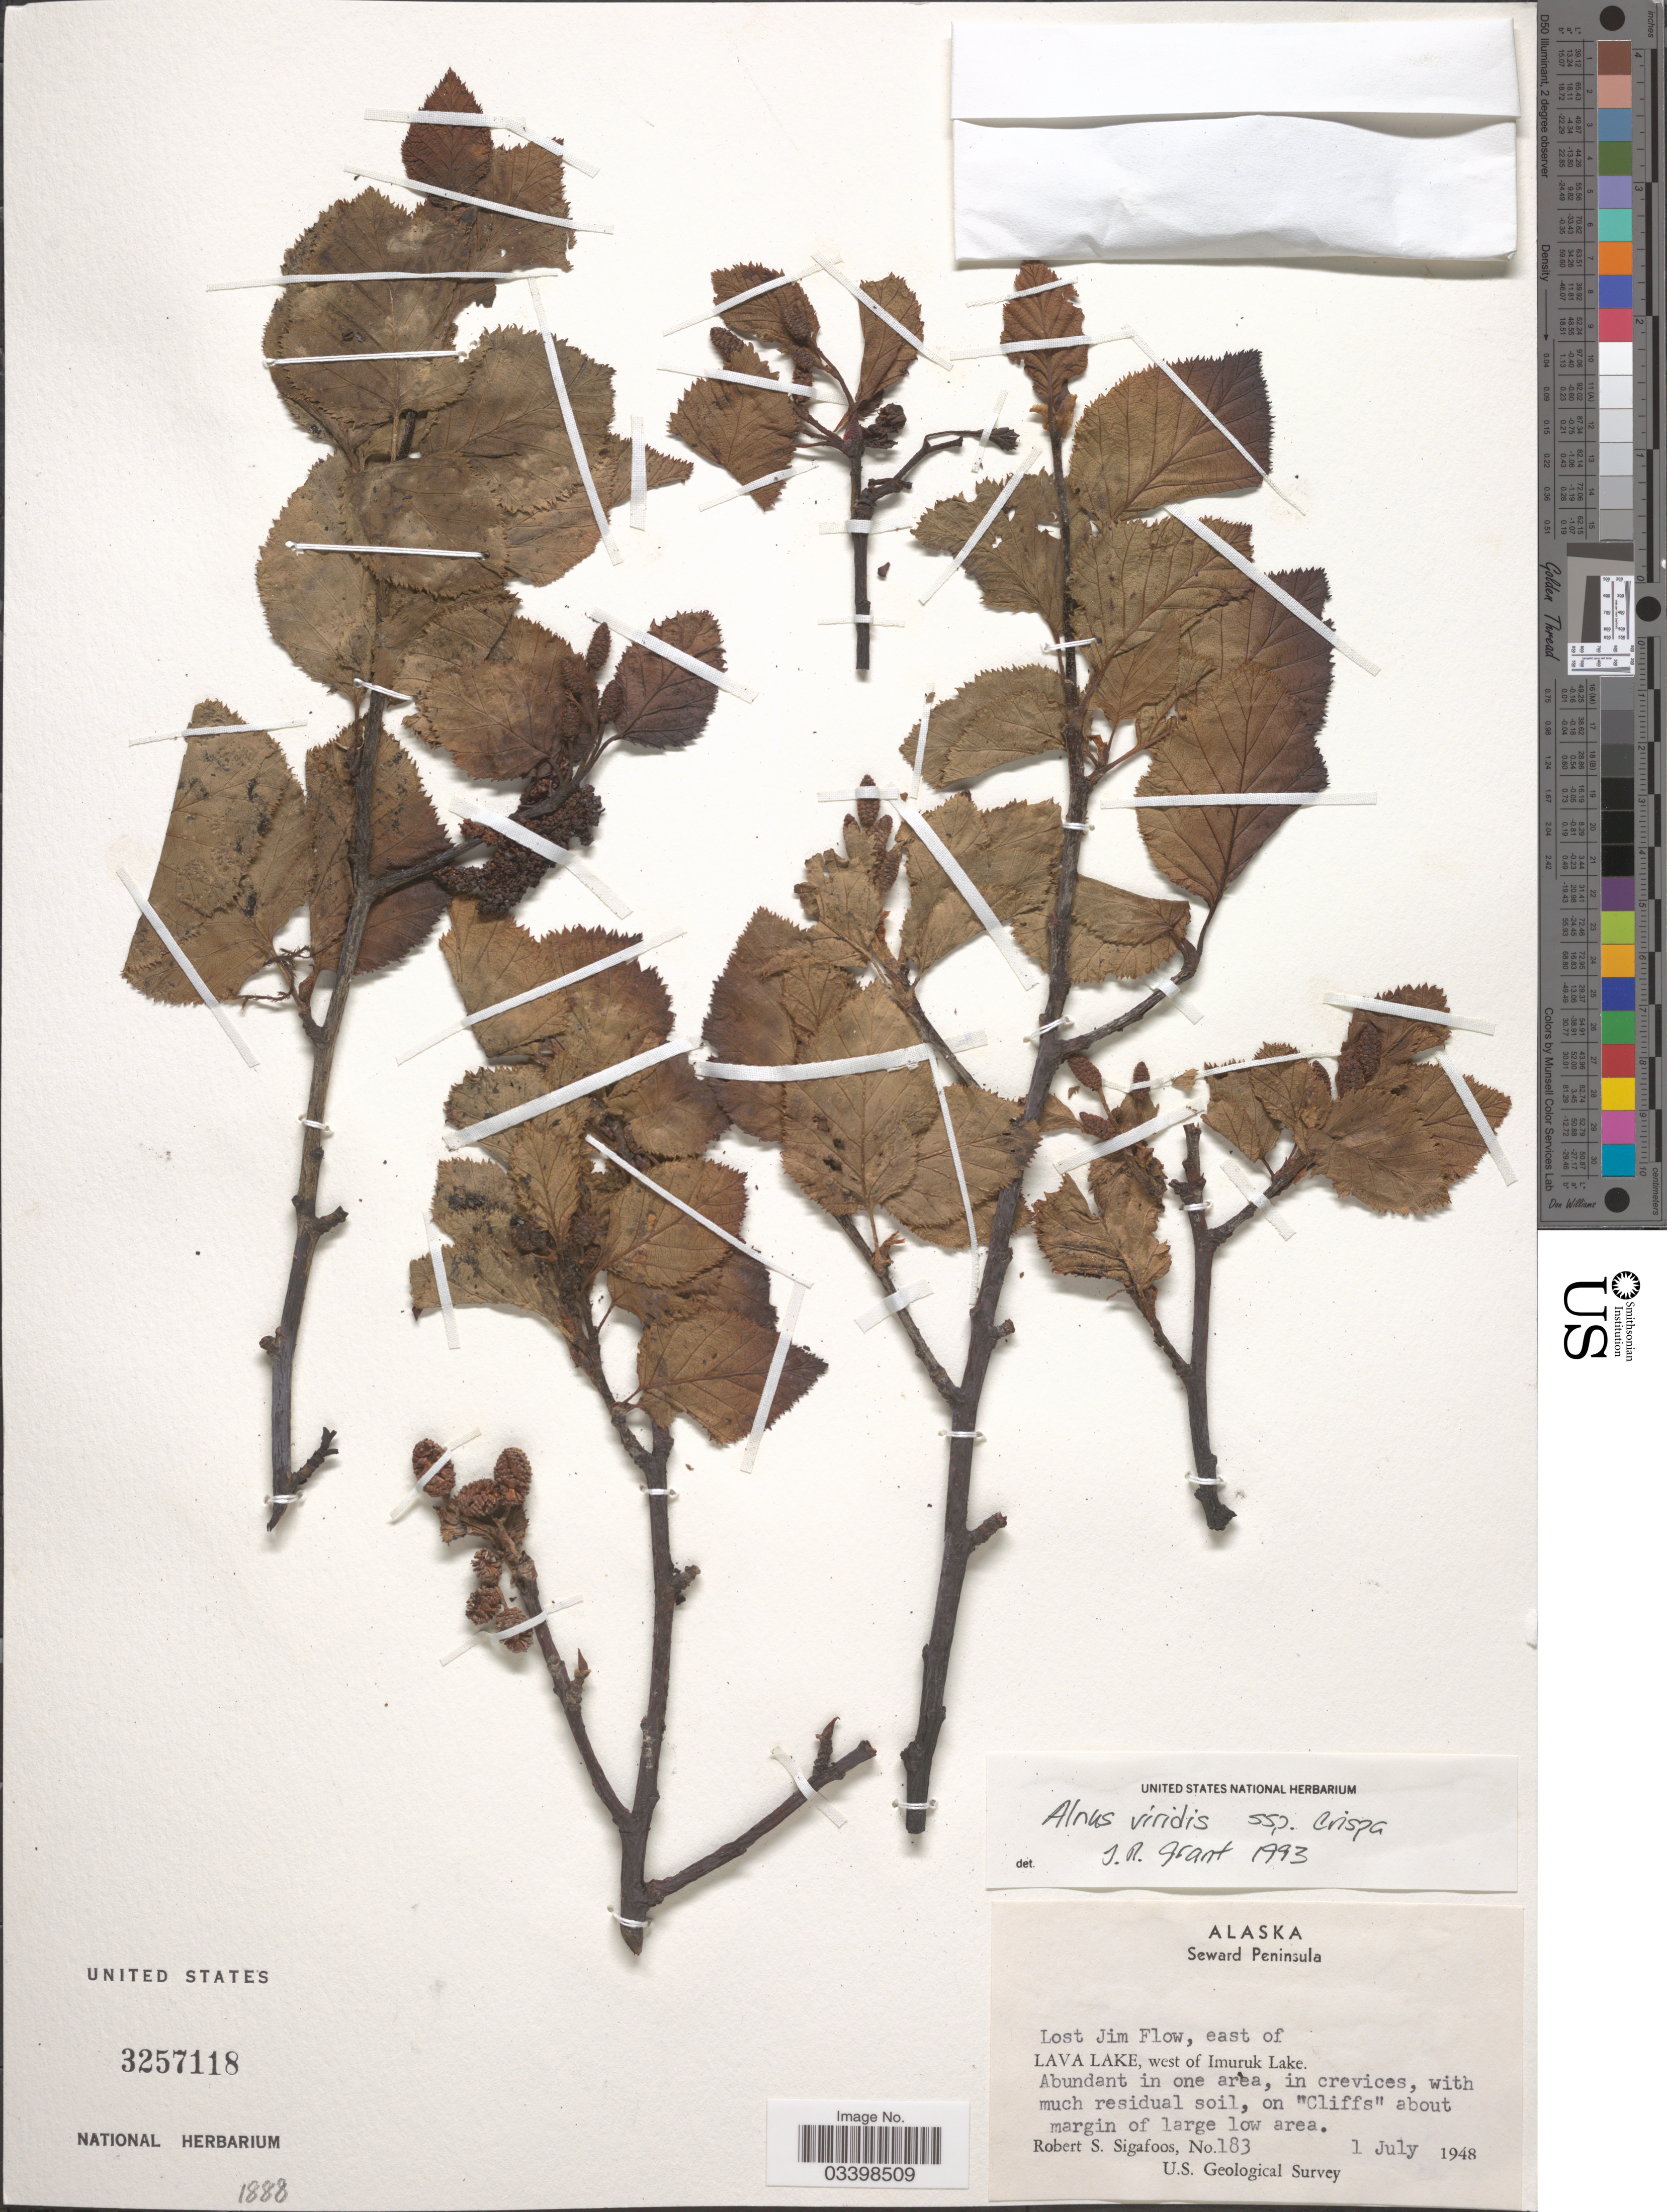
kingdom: Plantae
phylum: Tracheophyta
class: Magnoliopsida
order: Fagales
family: Betulaceae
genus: Alnus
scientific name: Alnus viridis subsp. crispa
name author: (Aiton) Turrill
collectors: R. Sigafoos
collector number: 183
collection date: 1948-07-01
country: United States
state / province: Alaska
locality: Seward Peninsula. Lost Jim Flow, east of Lava Lake, west of Imuruk Lake.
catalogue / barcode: US 3257118